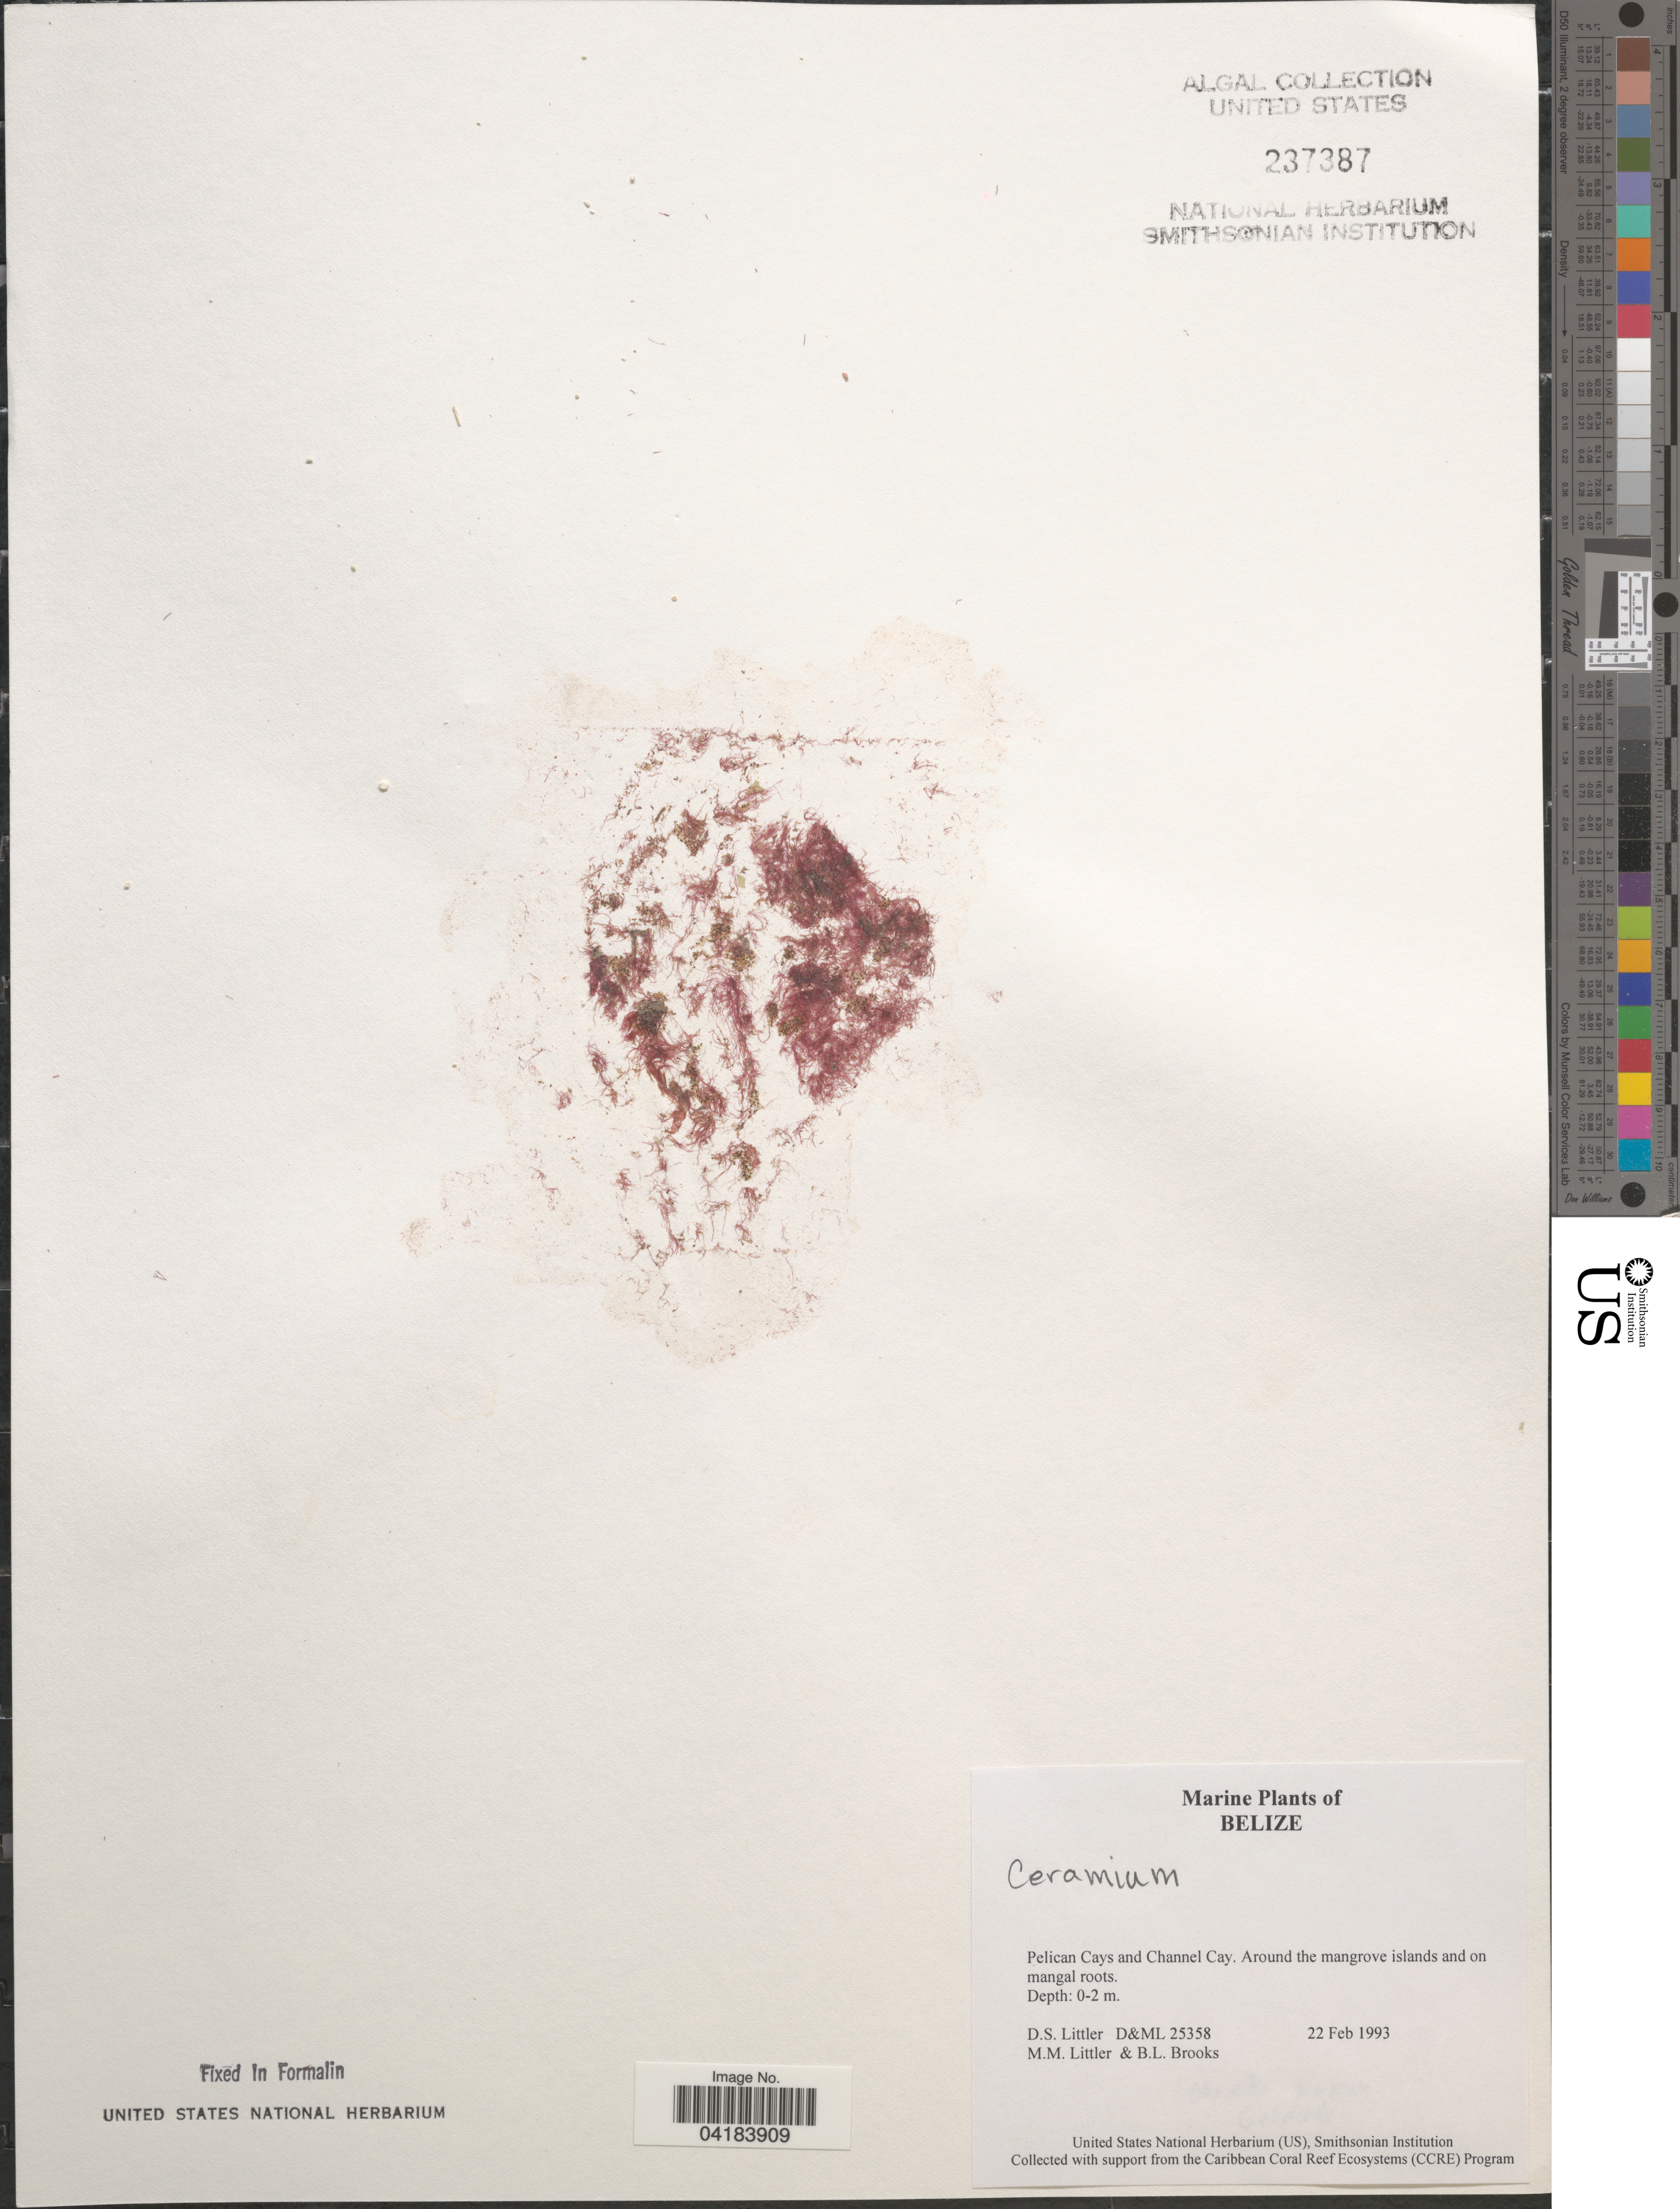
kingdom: Plantae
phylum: Rhodophyta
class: Florideophyceae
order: Ceramiales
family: Ceramiaceae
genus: Ceramium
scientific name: Ceramium sp.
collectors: D. S. Littler & B. Brooks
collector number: D&ML25358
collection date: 1993-02-22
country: Belize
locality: Pelican Cays and Channel Cay. Around the mangrove islands and on mangal roots.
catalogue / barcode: US 237387